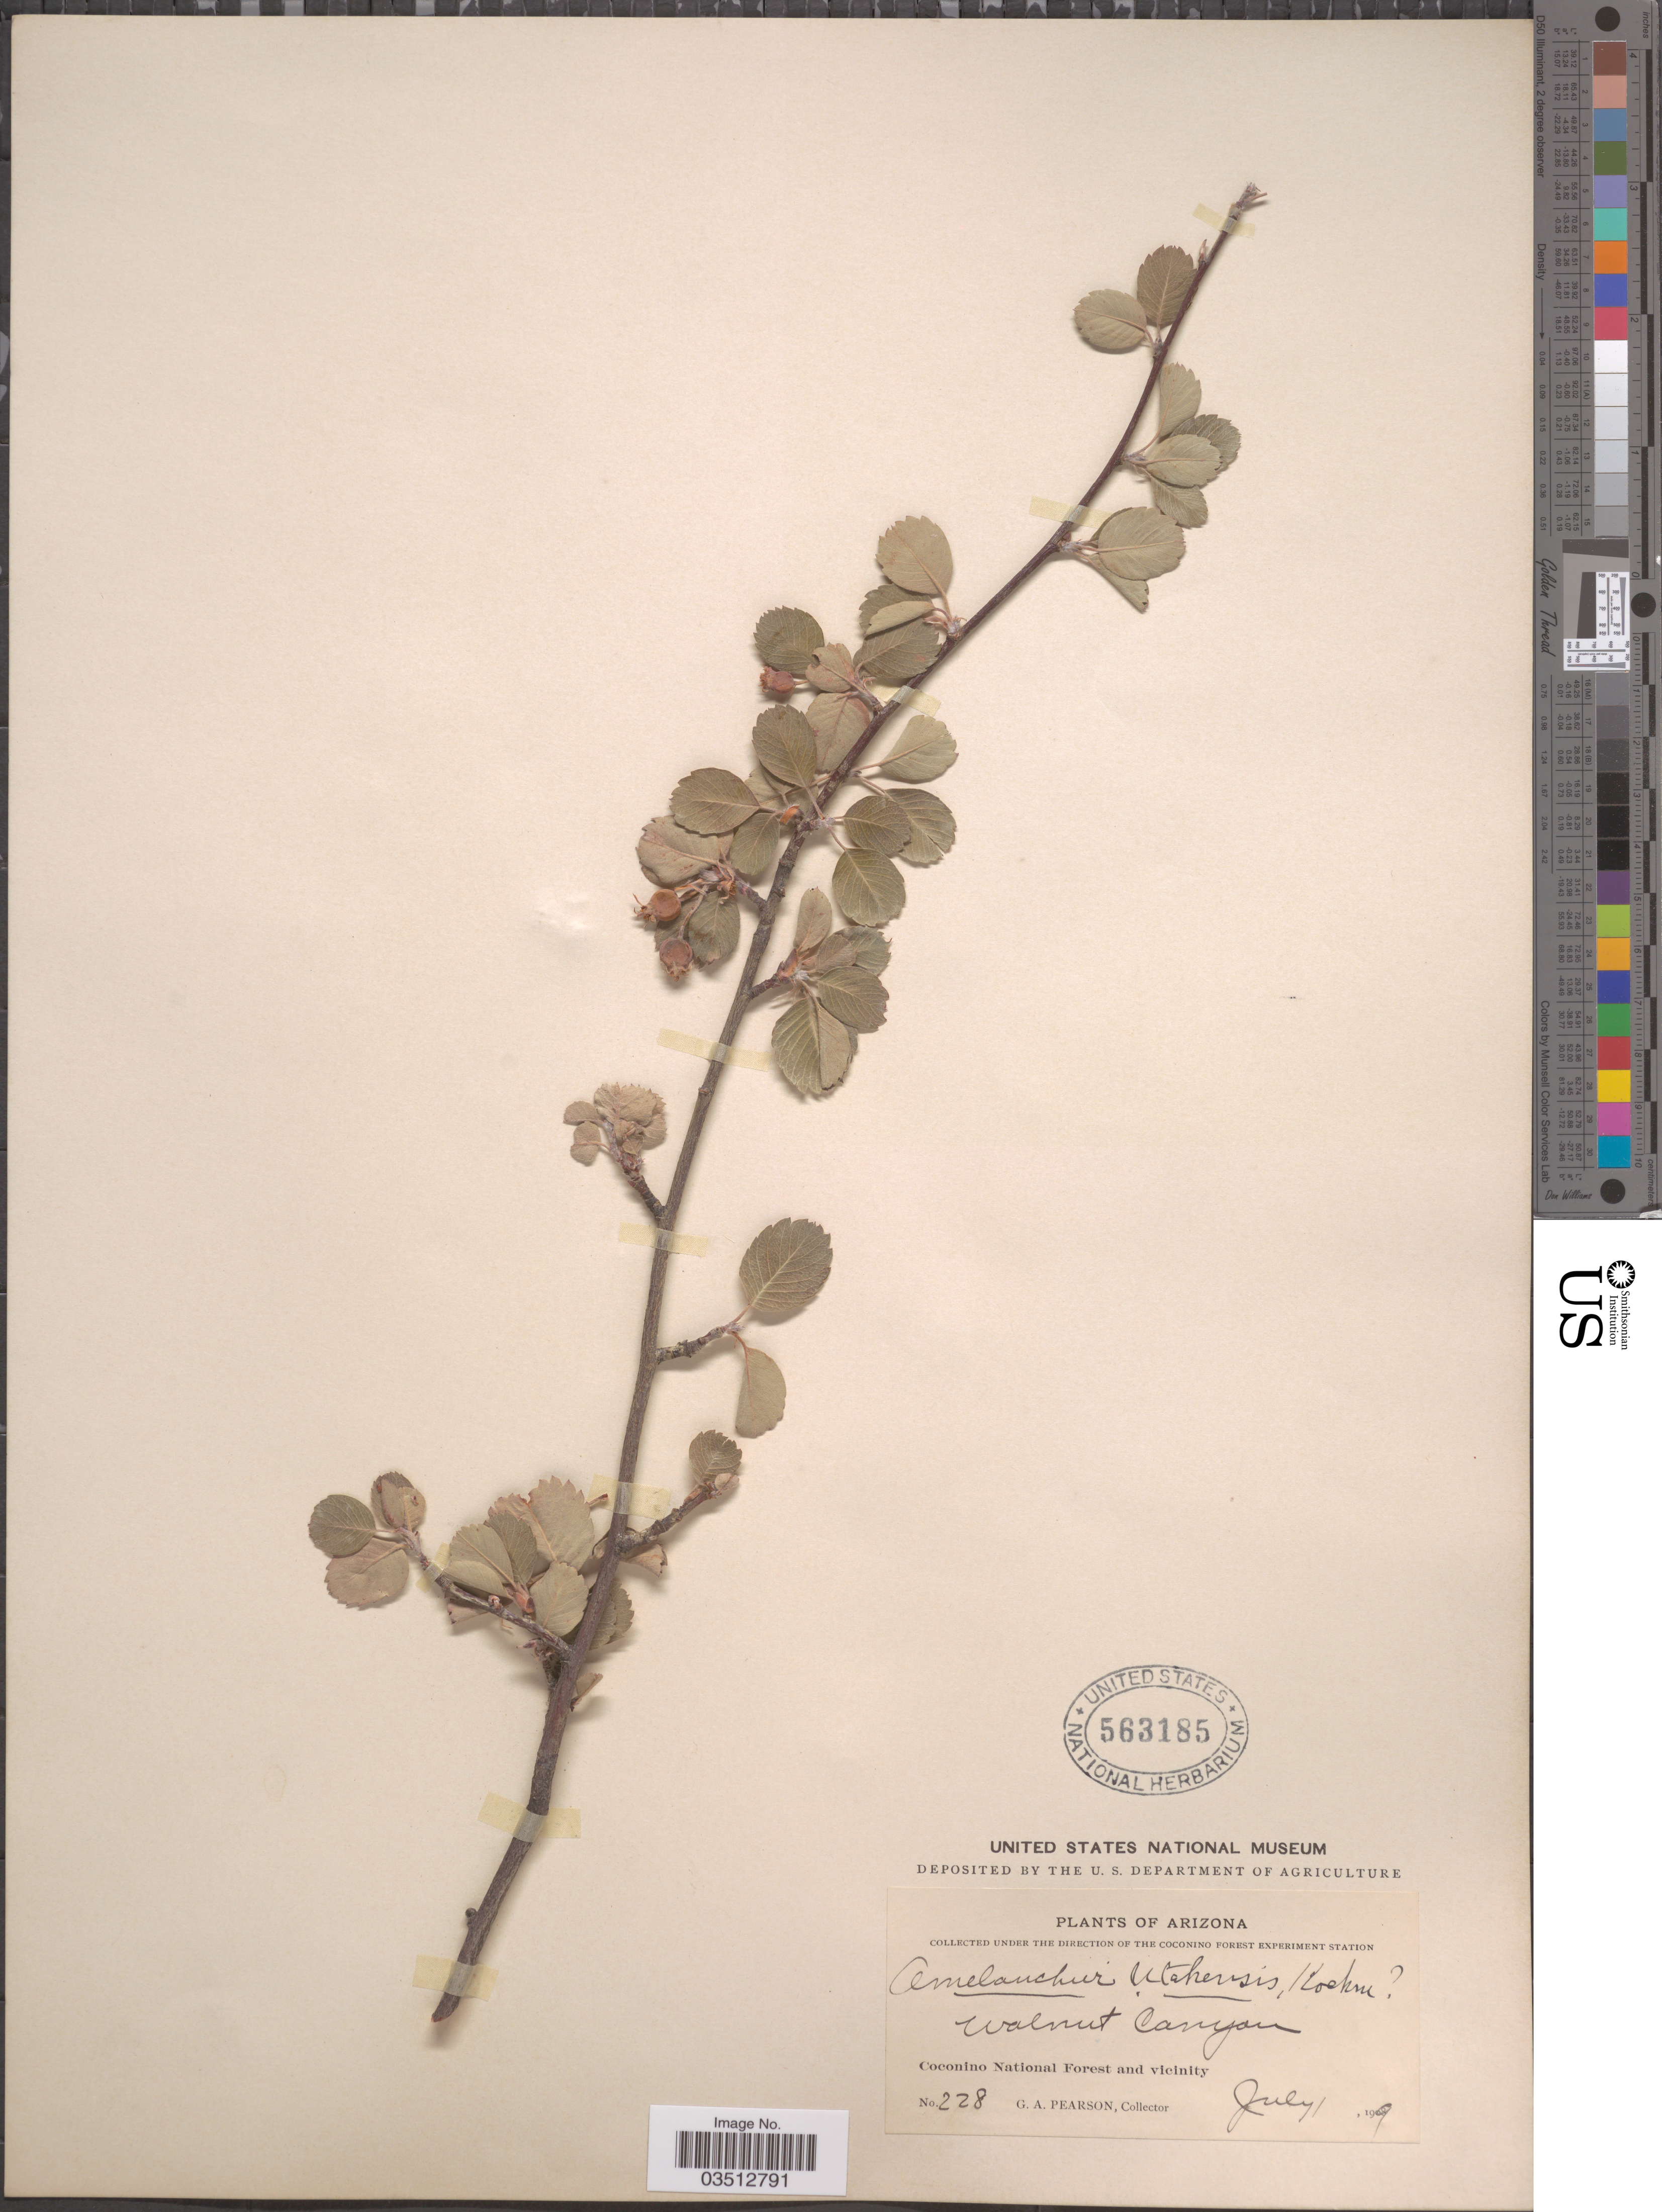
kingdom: Plantae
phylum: Tracheophyta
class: Magnoliopsida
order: Rosales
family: Rosaceae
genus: Amelanchier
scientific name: Amelanchier utahensis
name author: Koehne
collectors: G. Pearson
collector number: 228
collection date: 1909-07-01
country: United States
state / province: Arizona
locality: Walnut Canyon. Coconino National Forest and vicinity.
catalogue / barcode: US 563185